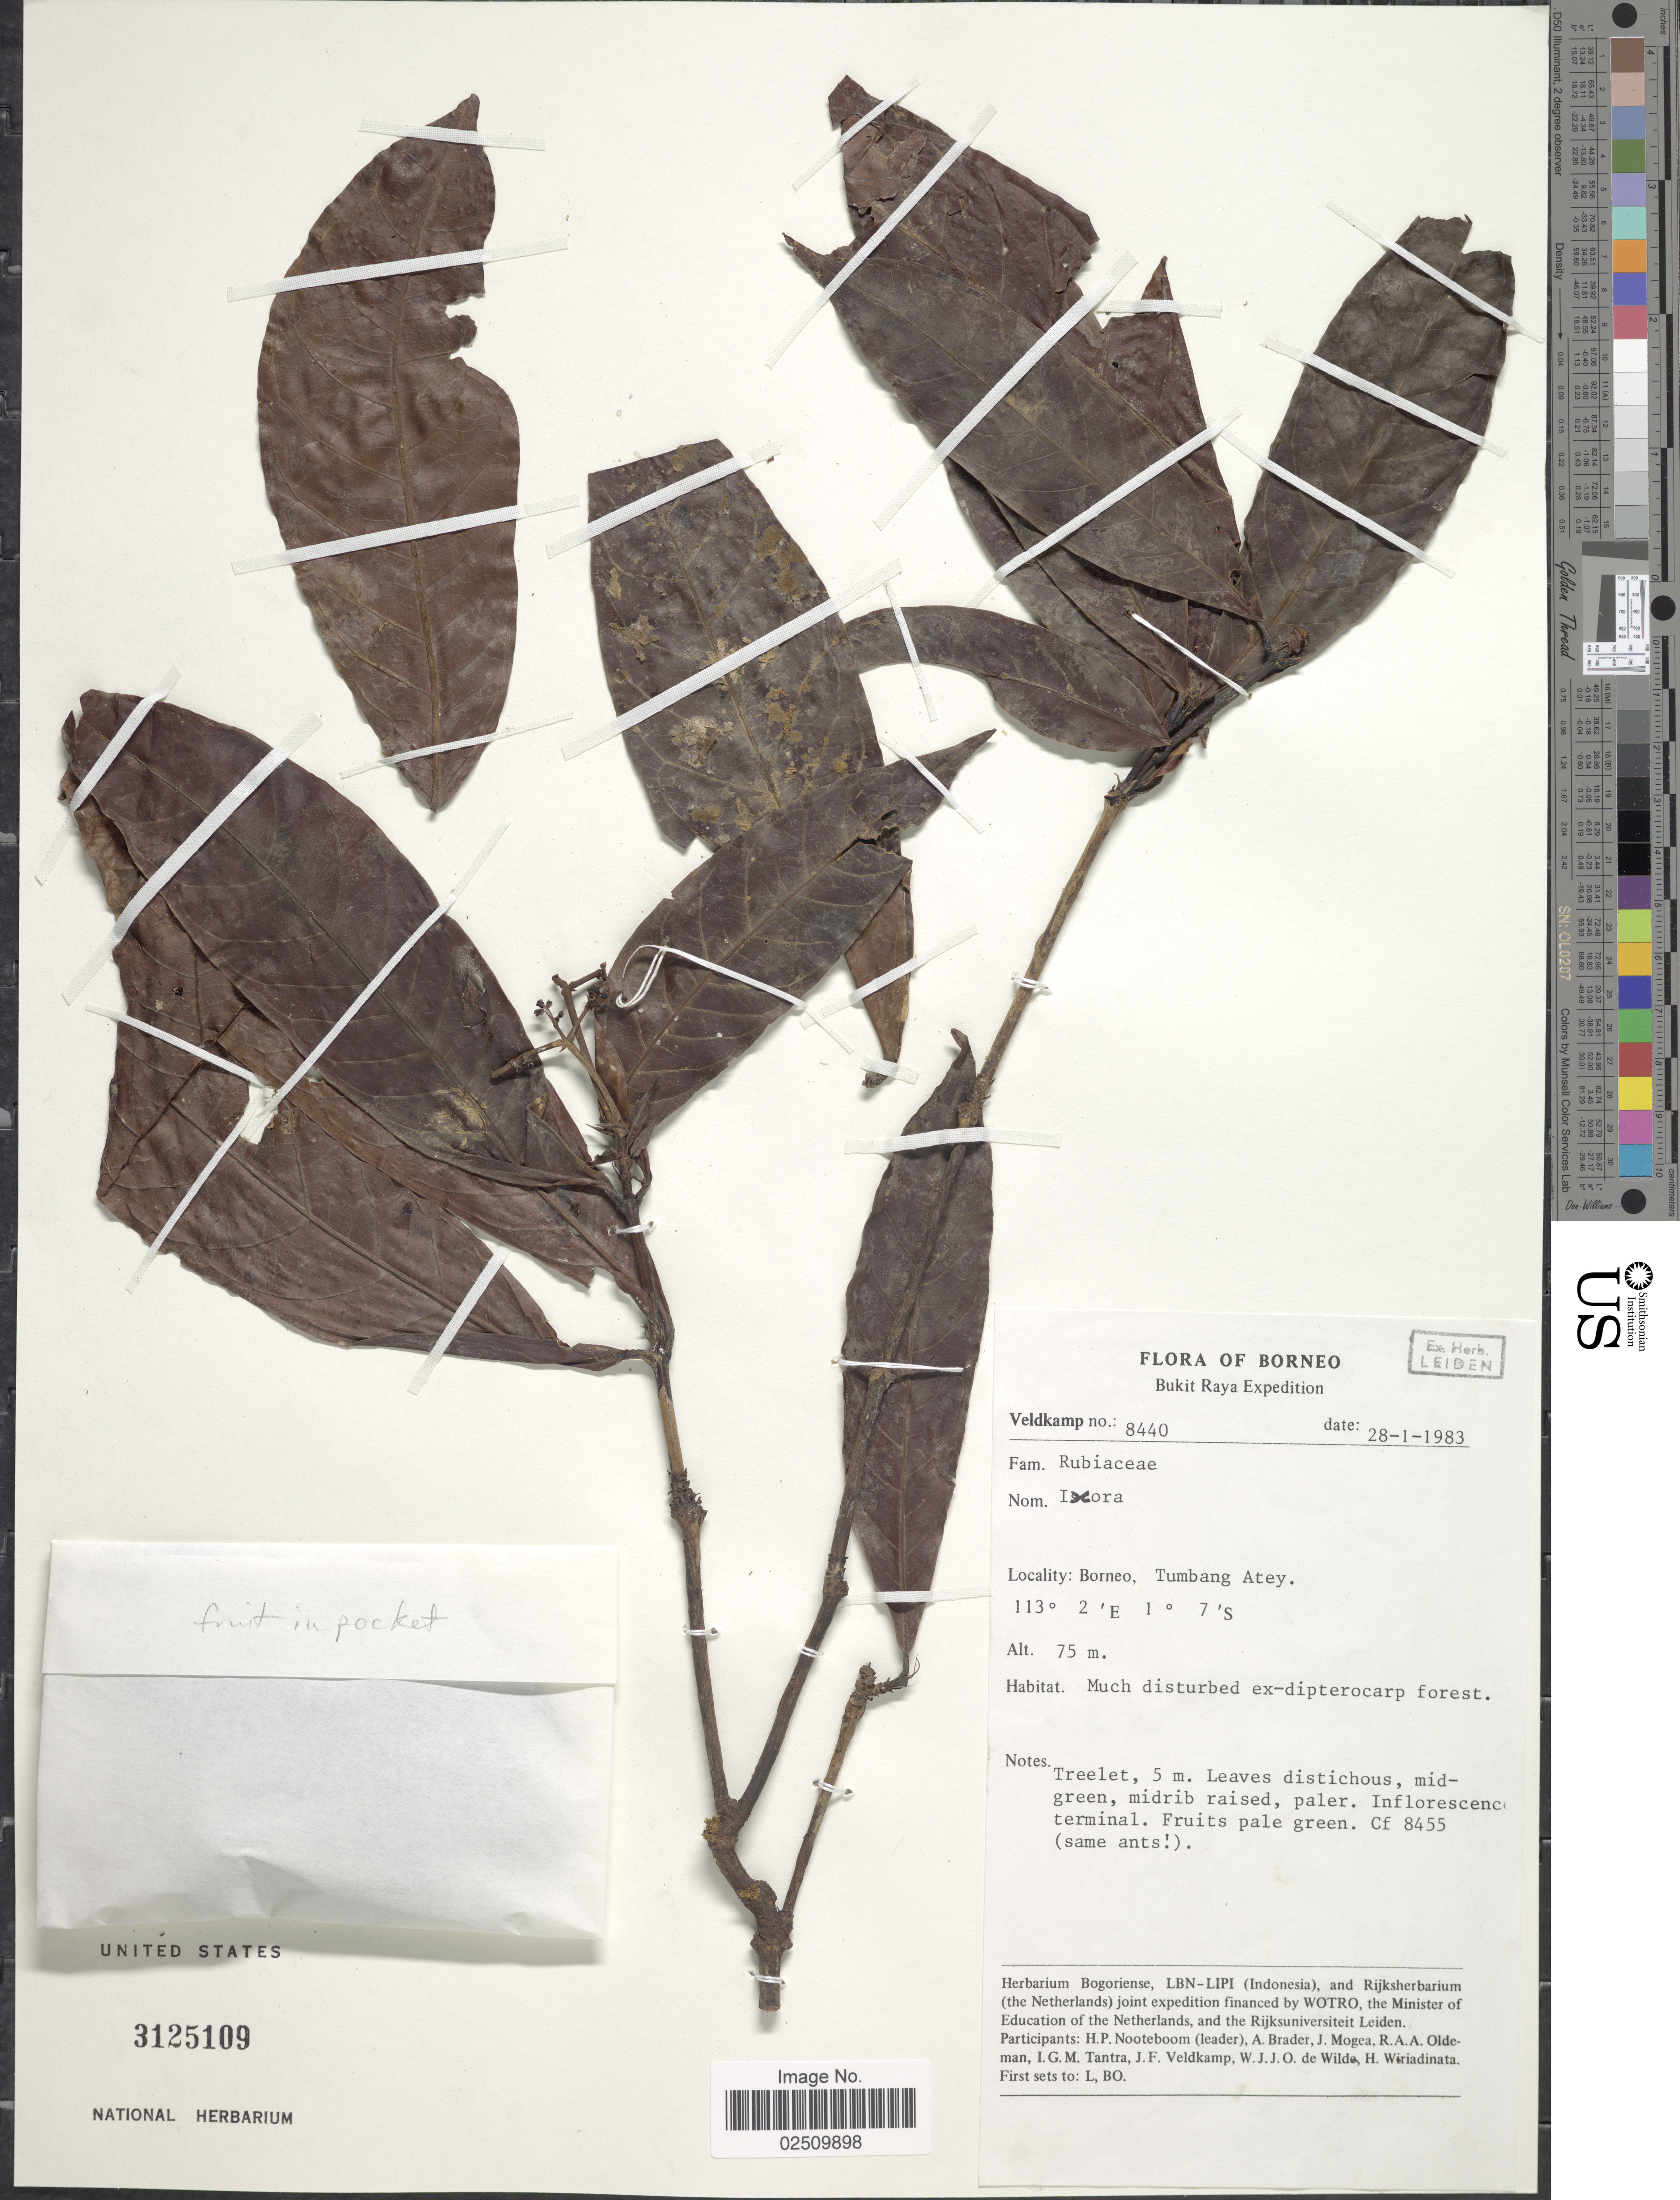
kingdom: Plantae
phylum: Tracheophyta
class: Magnoliopsida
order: Gentianales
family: Rubiaceae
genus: Ixora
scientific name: Ixora sp.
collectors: J. F. Veldkamp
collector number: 8440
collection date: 1983-01-28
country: Indonesia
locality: Borneo. Bukit Raya. Tumbang Atey.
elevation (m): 75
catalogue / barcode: US 3125109